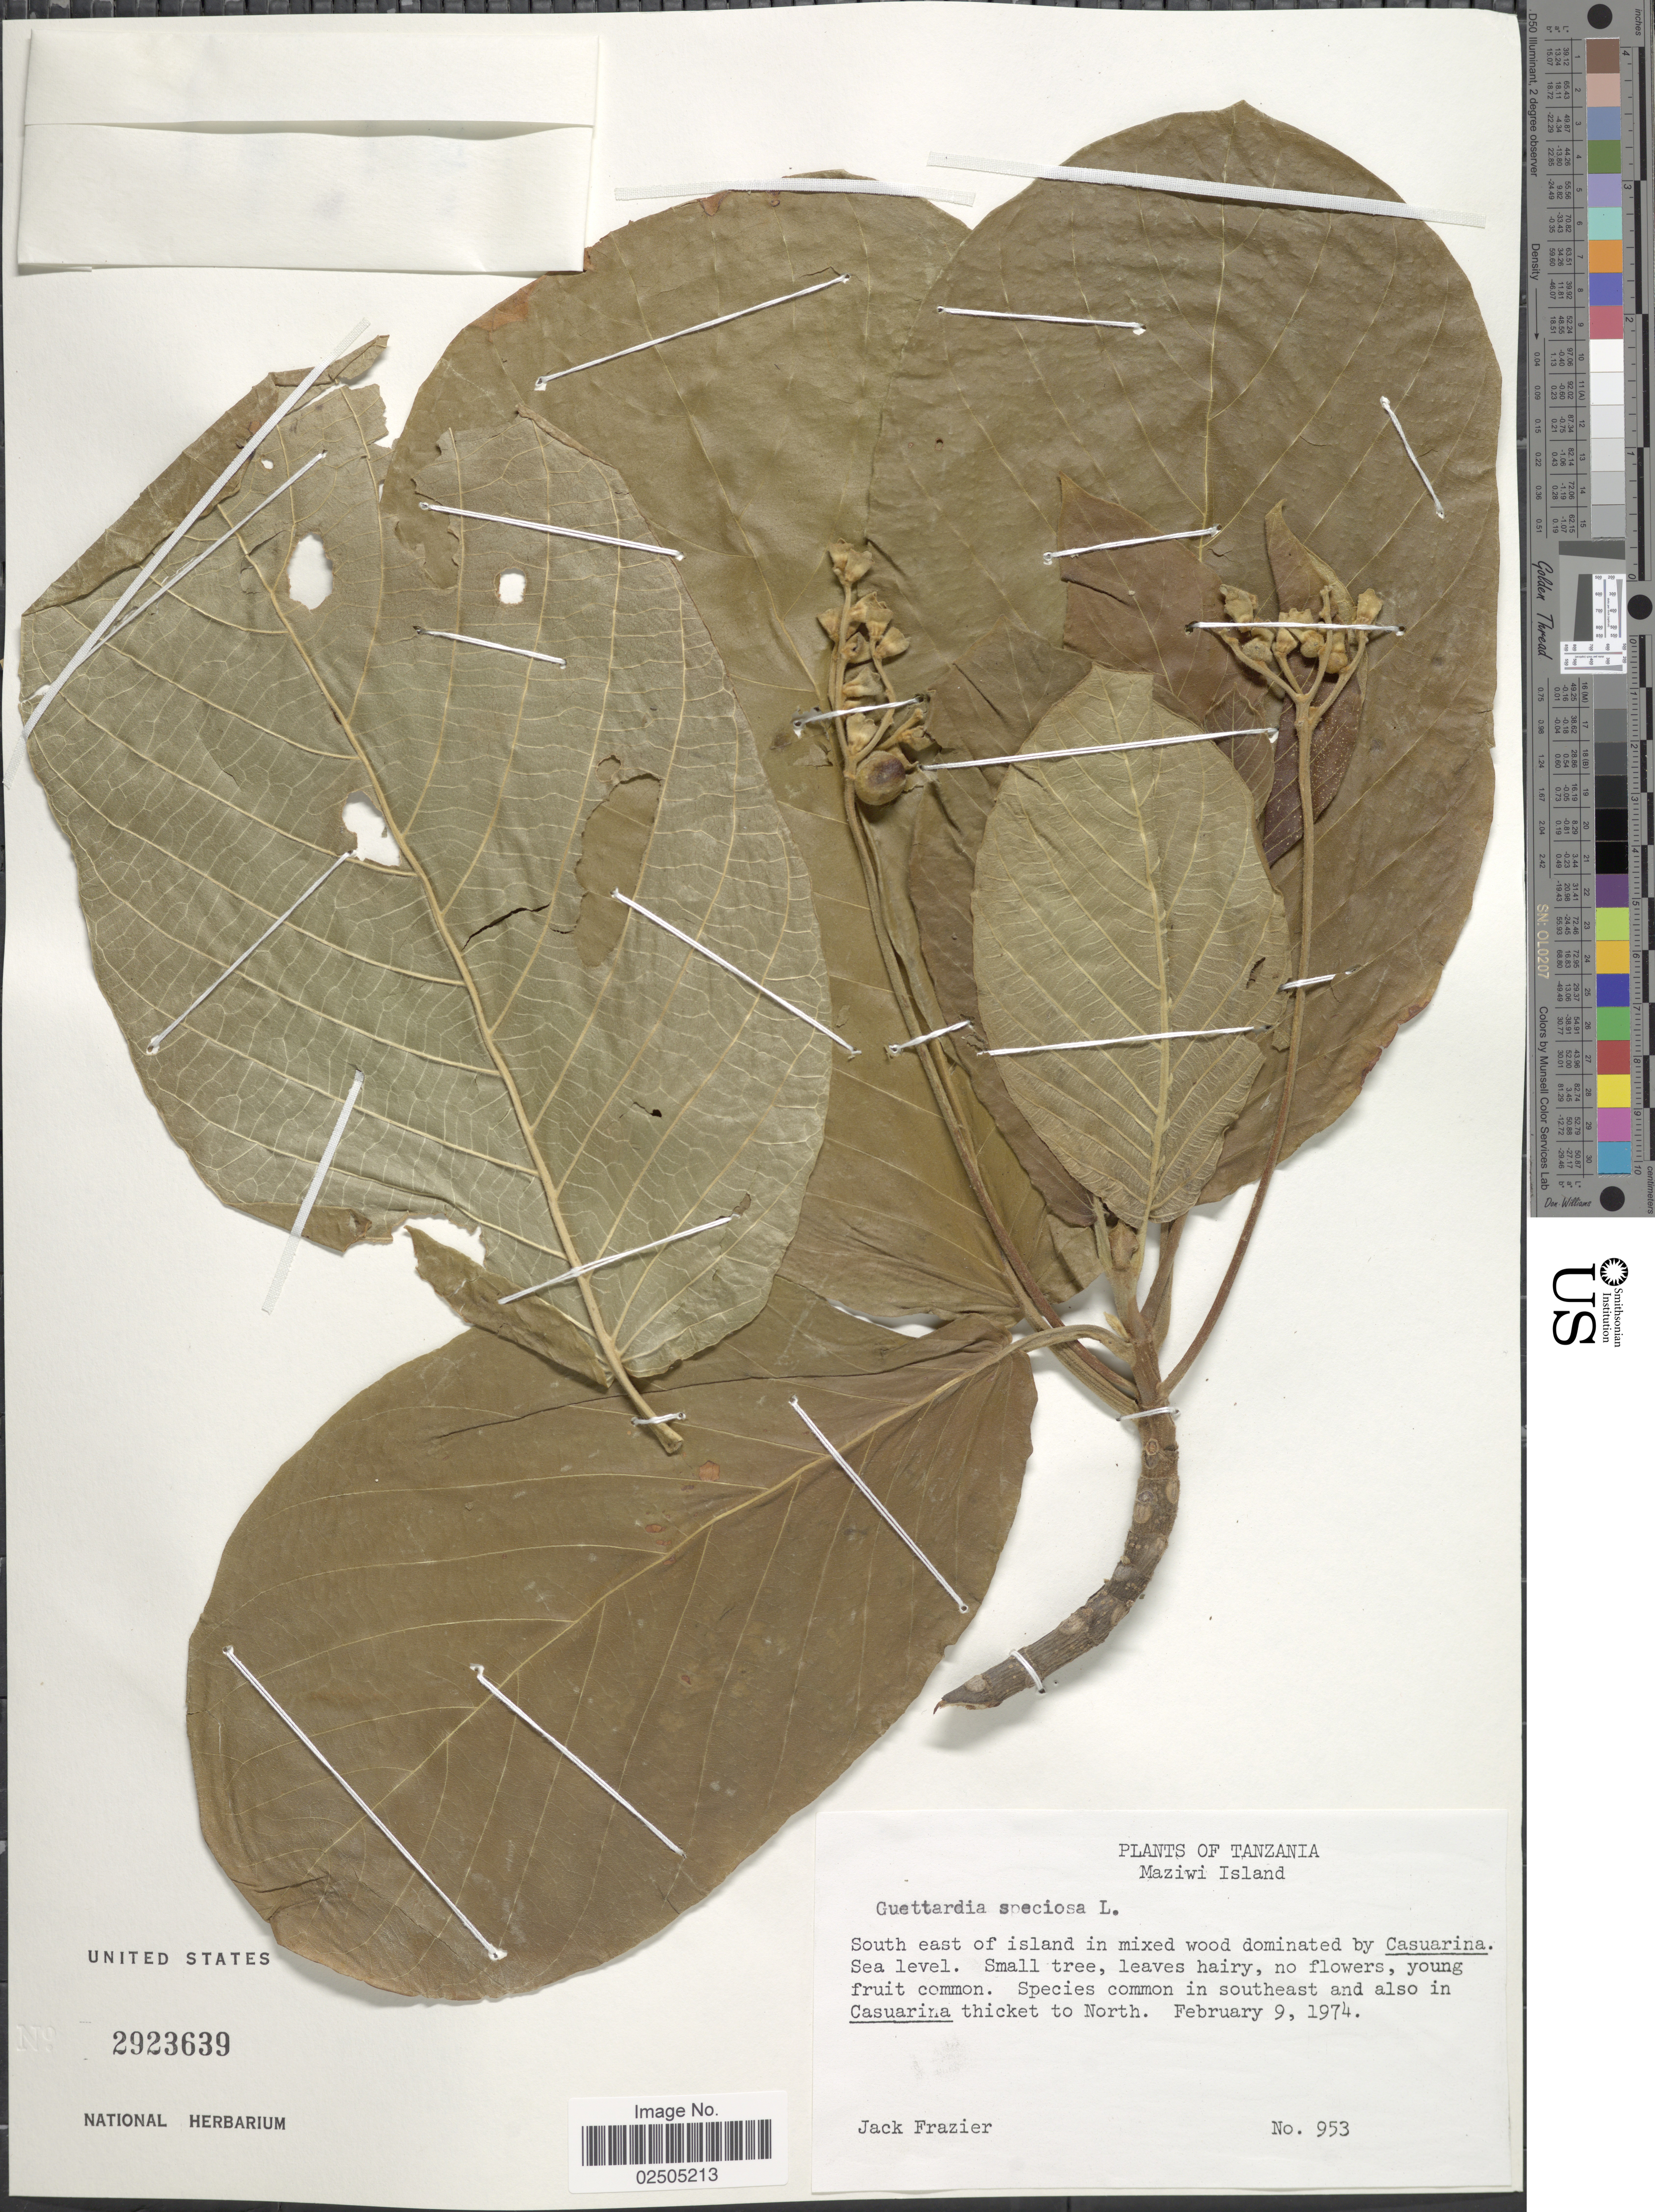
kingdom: Plantae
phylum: Tracheophyta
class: Magnoliopsida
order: Gentianales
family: Rubiaceae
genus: Guettarda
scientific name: Guettarda speciosa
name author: L.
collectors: J. Frazier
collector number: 953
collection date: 1974-02-09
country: Tanzania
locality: Maziwi Island, South east of island in mixed wood dominated by Casuarina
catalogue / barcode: US 2923639